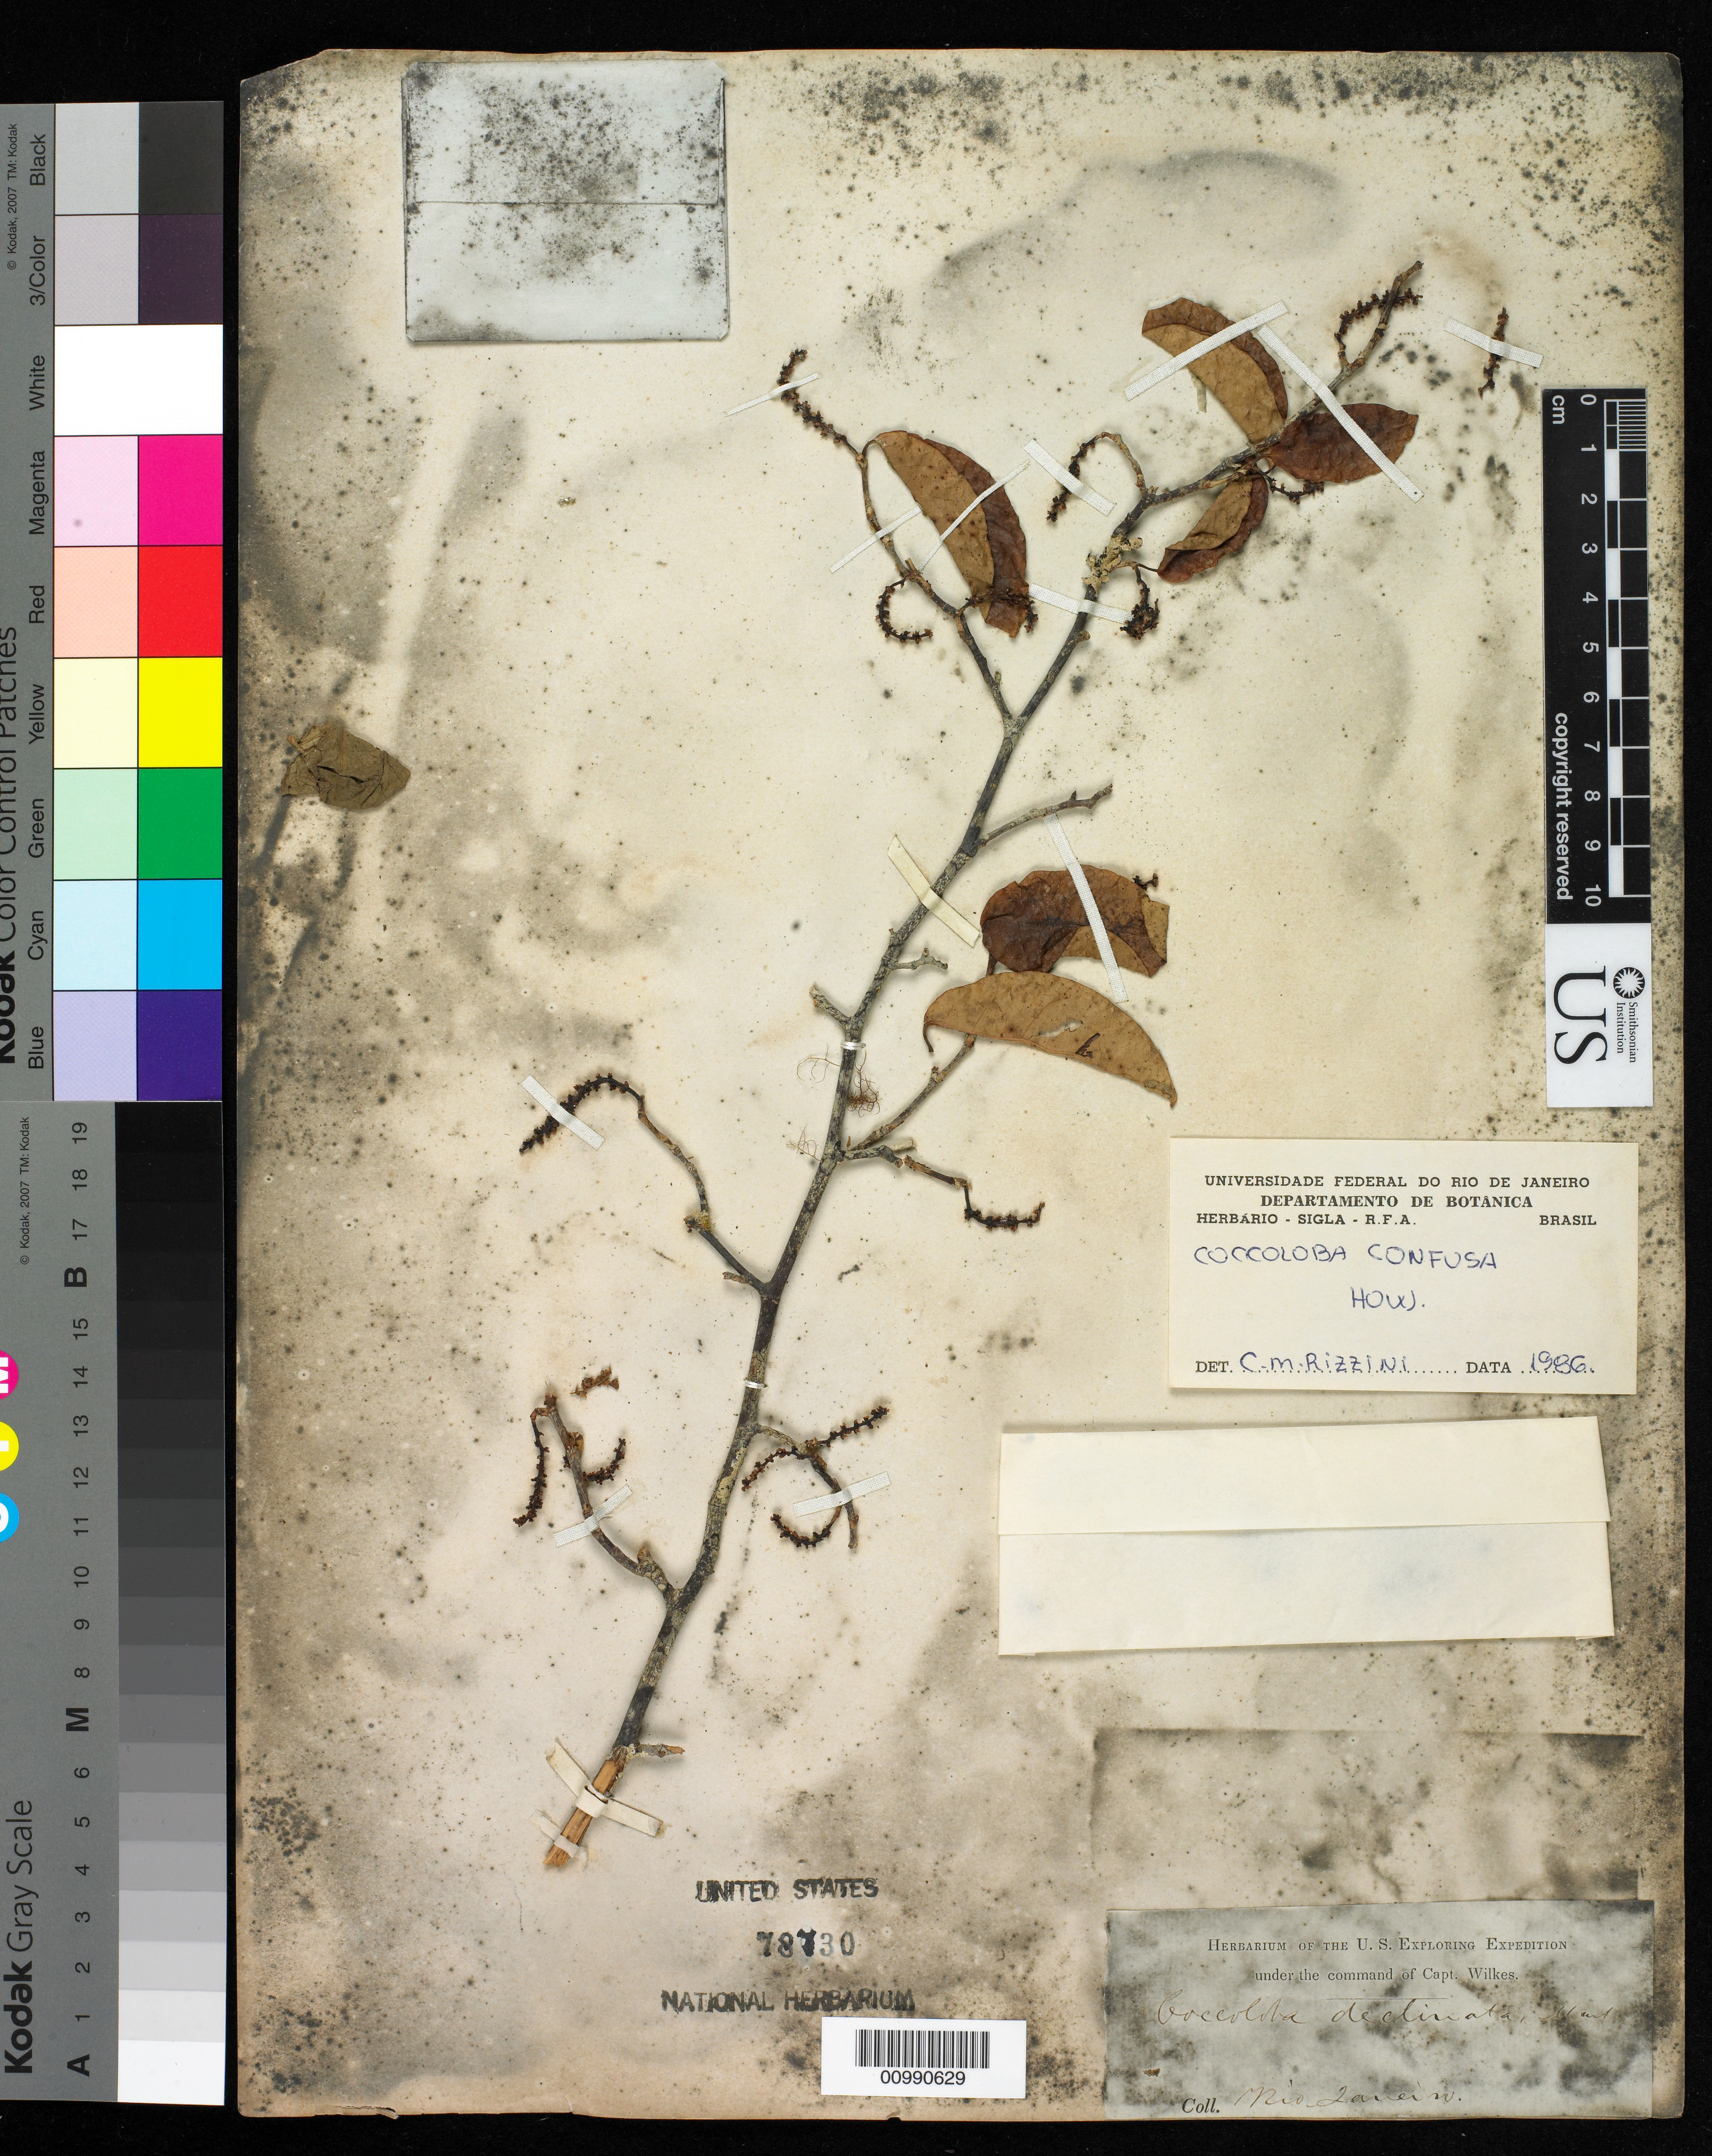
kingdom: Plantae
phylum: Tracheophyta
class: Magnoliopsida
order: Caryophyllales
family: Polygonaceae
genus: Coccoloba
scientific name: Coccoloba confusa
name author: R.A. Howard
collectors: Wilkes Explor. Exped.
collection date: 1838/1842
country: Brazil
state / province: Rio de Janeiro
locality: Rio Janeiro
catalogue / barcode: US 78730